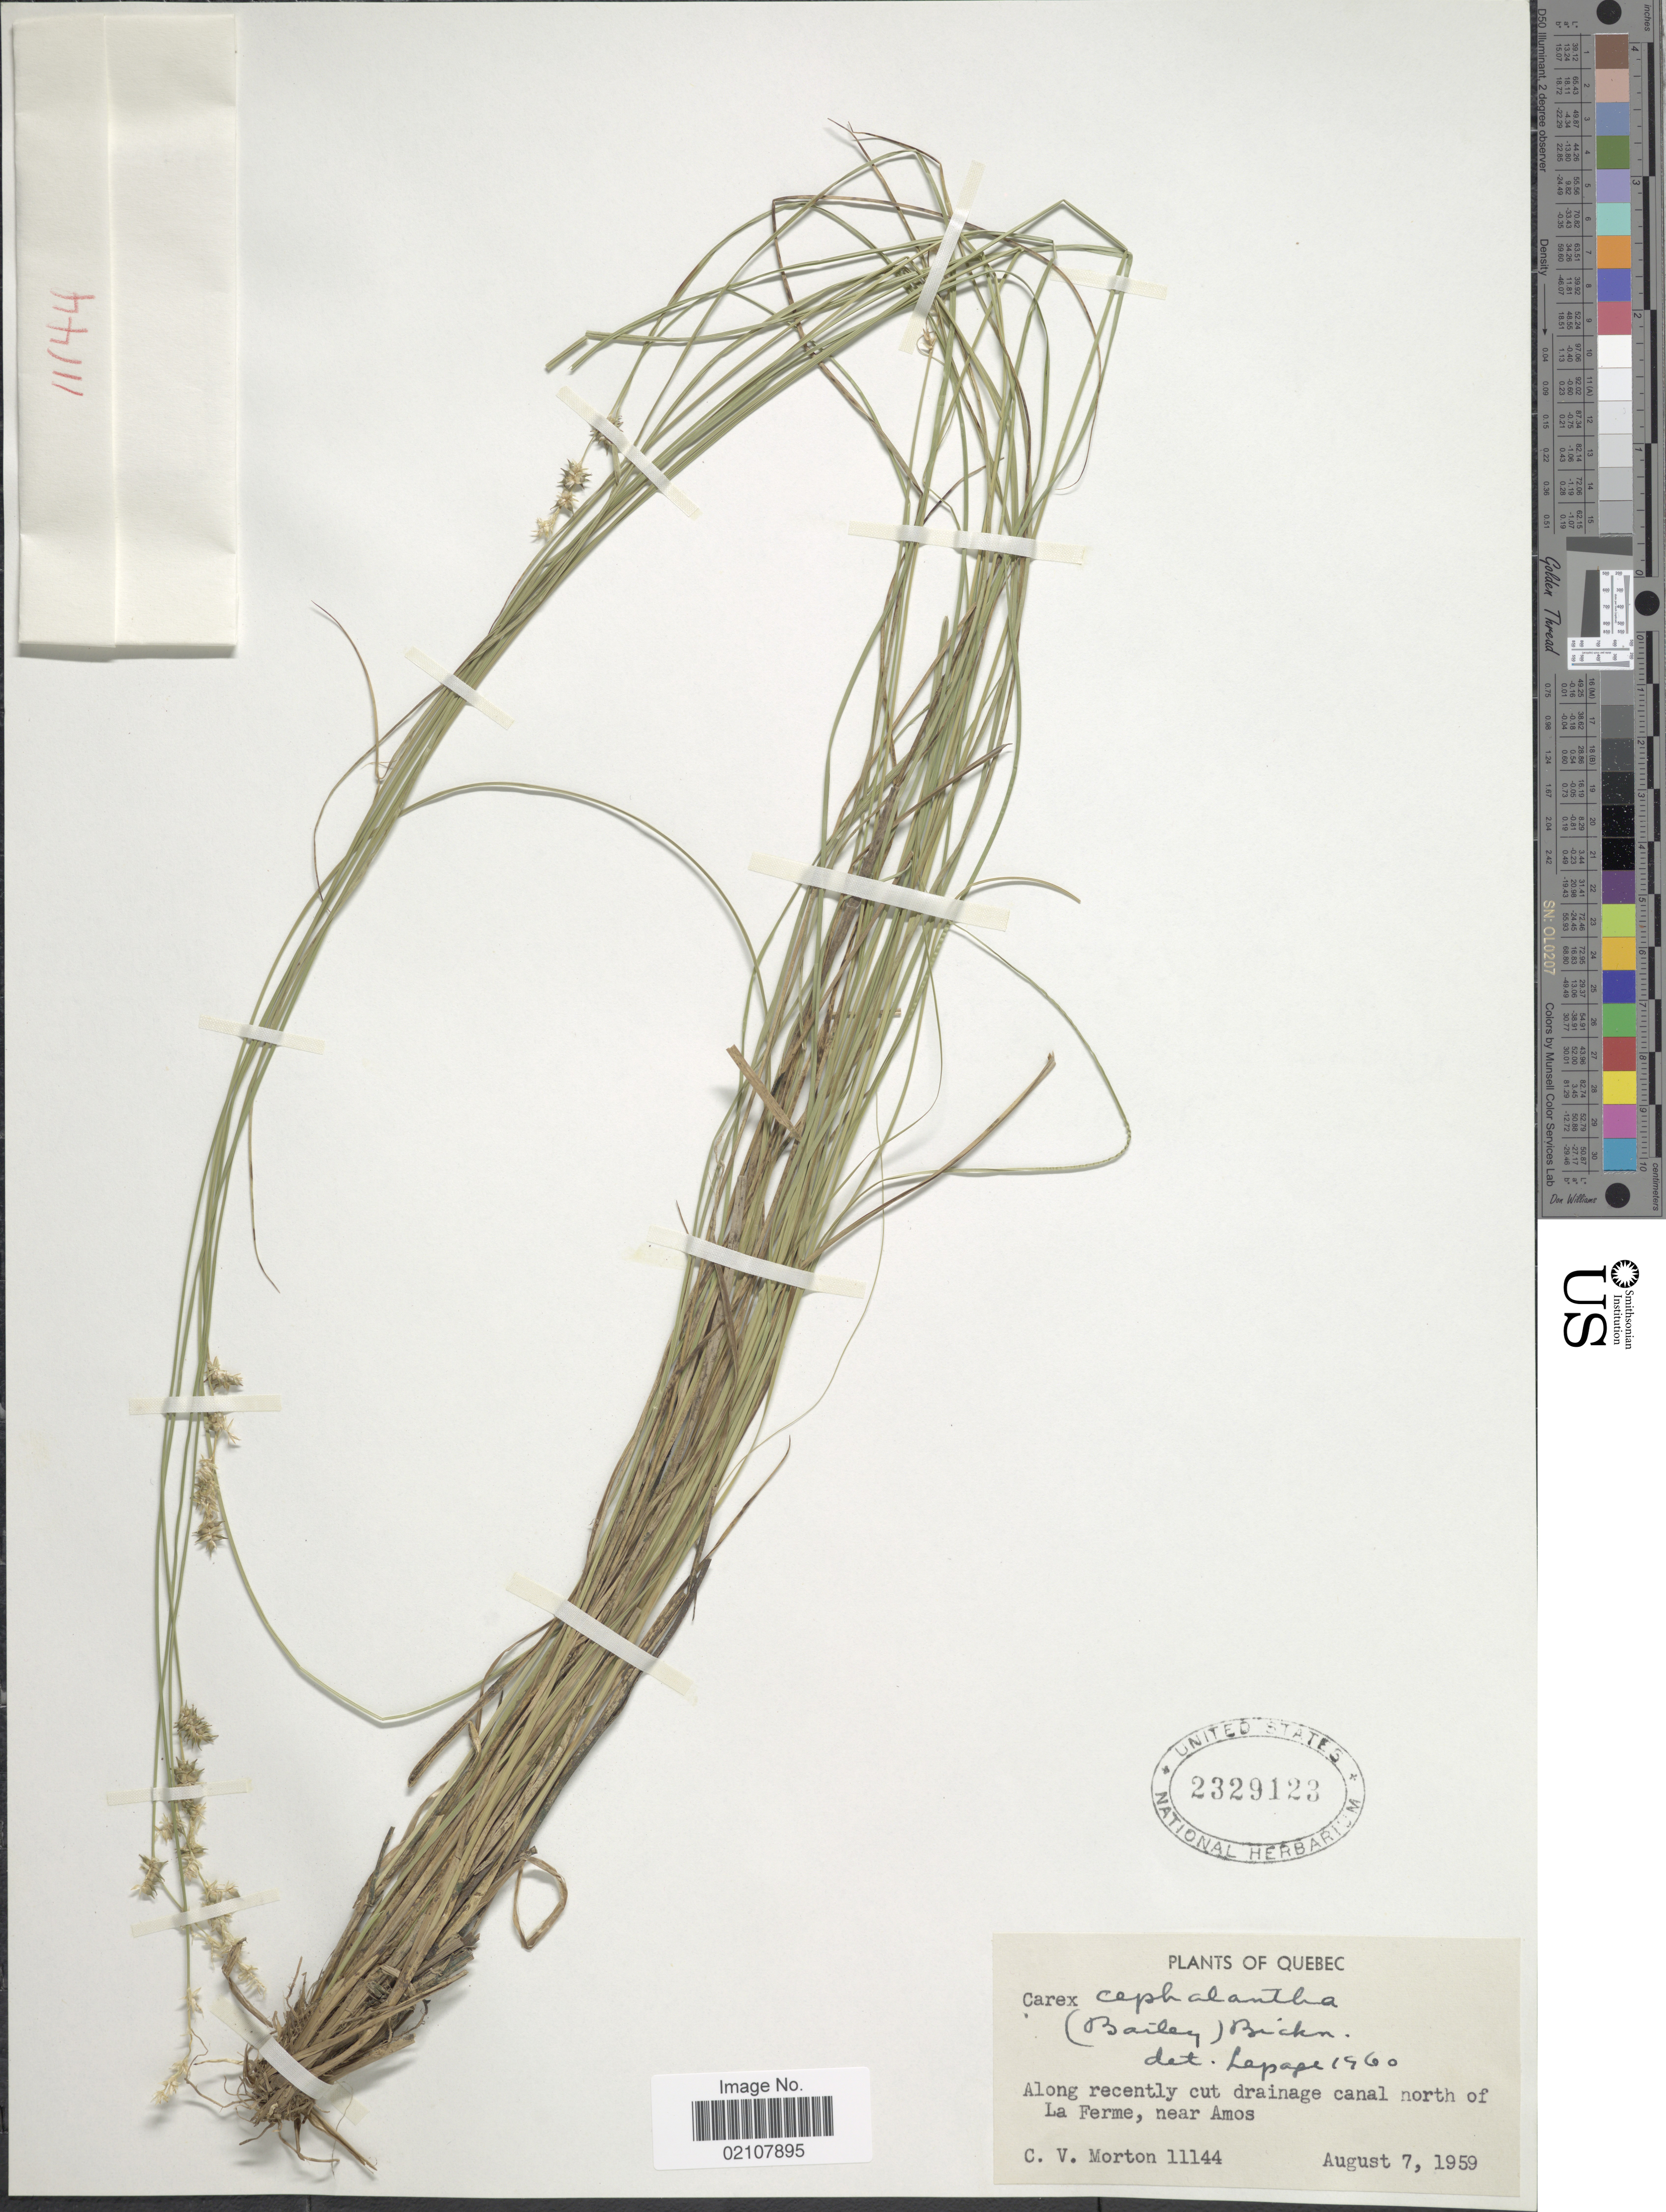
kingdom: Plantae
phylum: Tracheophyta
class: Liliopsida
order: Poales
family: Cyperaceae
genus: Carex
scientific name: Carex echinata subsp. echinata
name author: Murray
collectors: C. V. Morton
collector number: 11144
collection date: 1959-08-07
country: Canada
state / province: Quebec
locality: Along recently cut drainage canal north of La Ferme, near Amos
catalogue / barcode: US 2329123